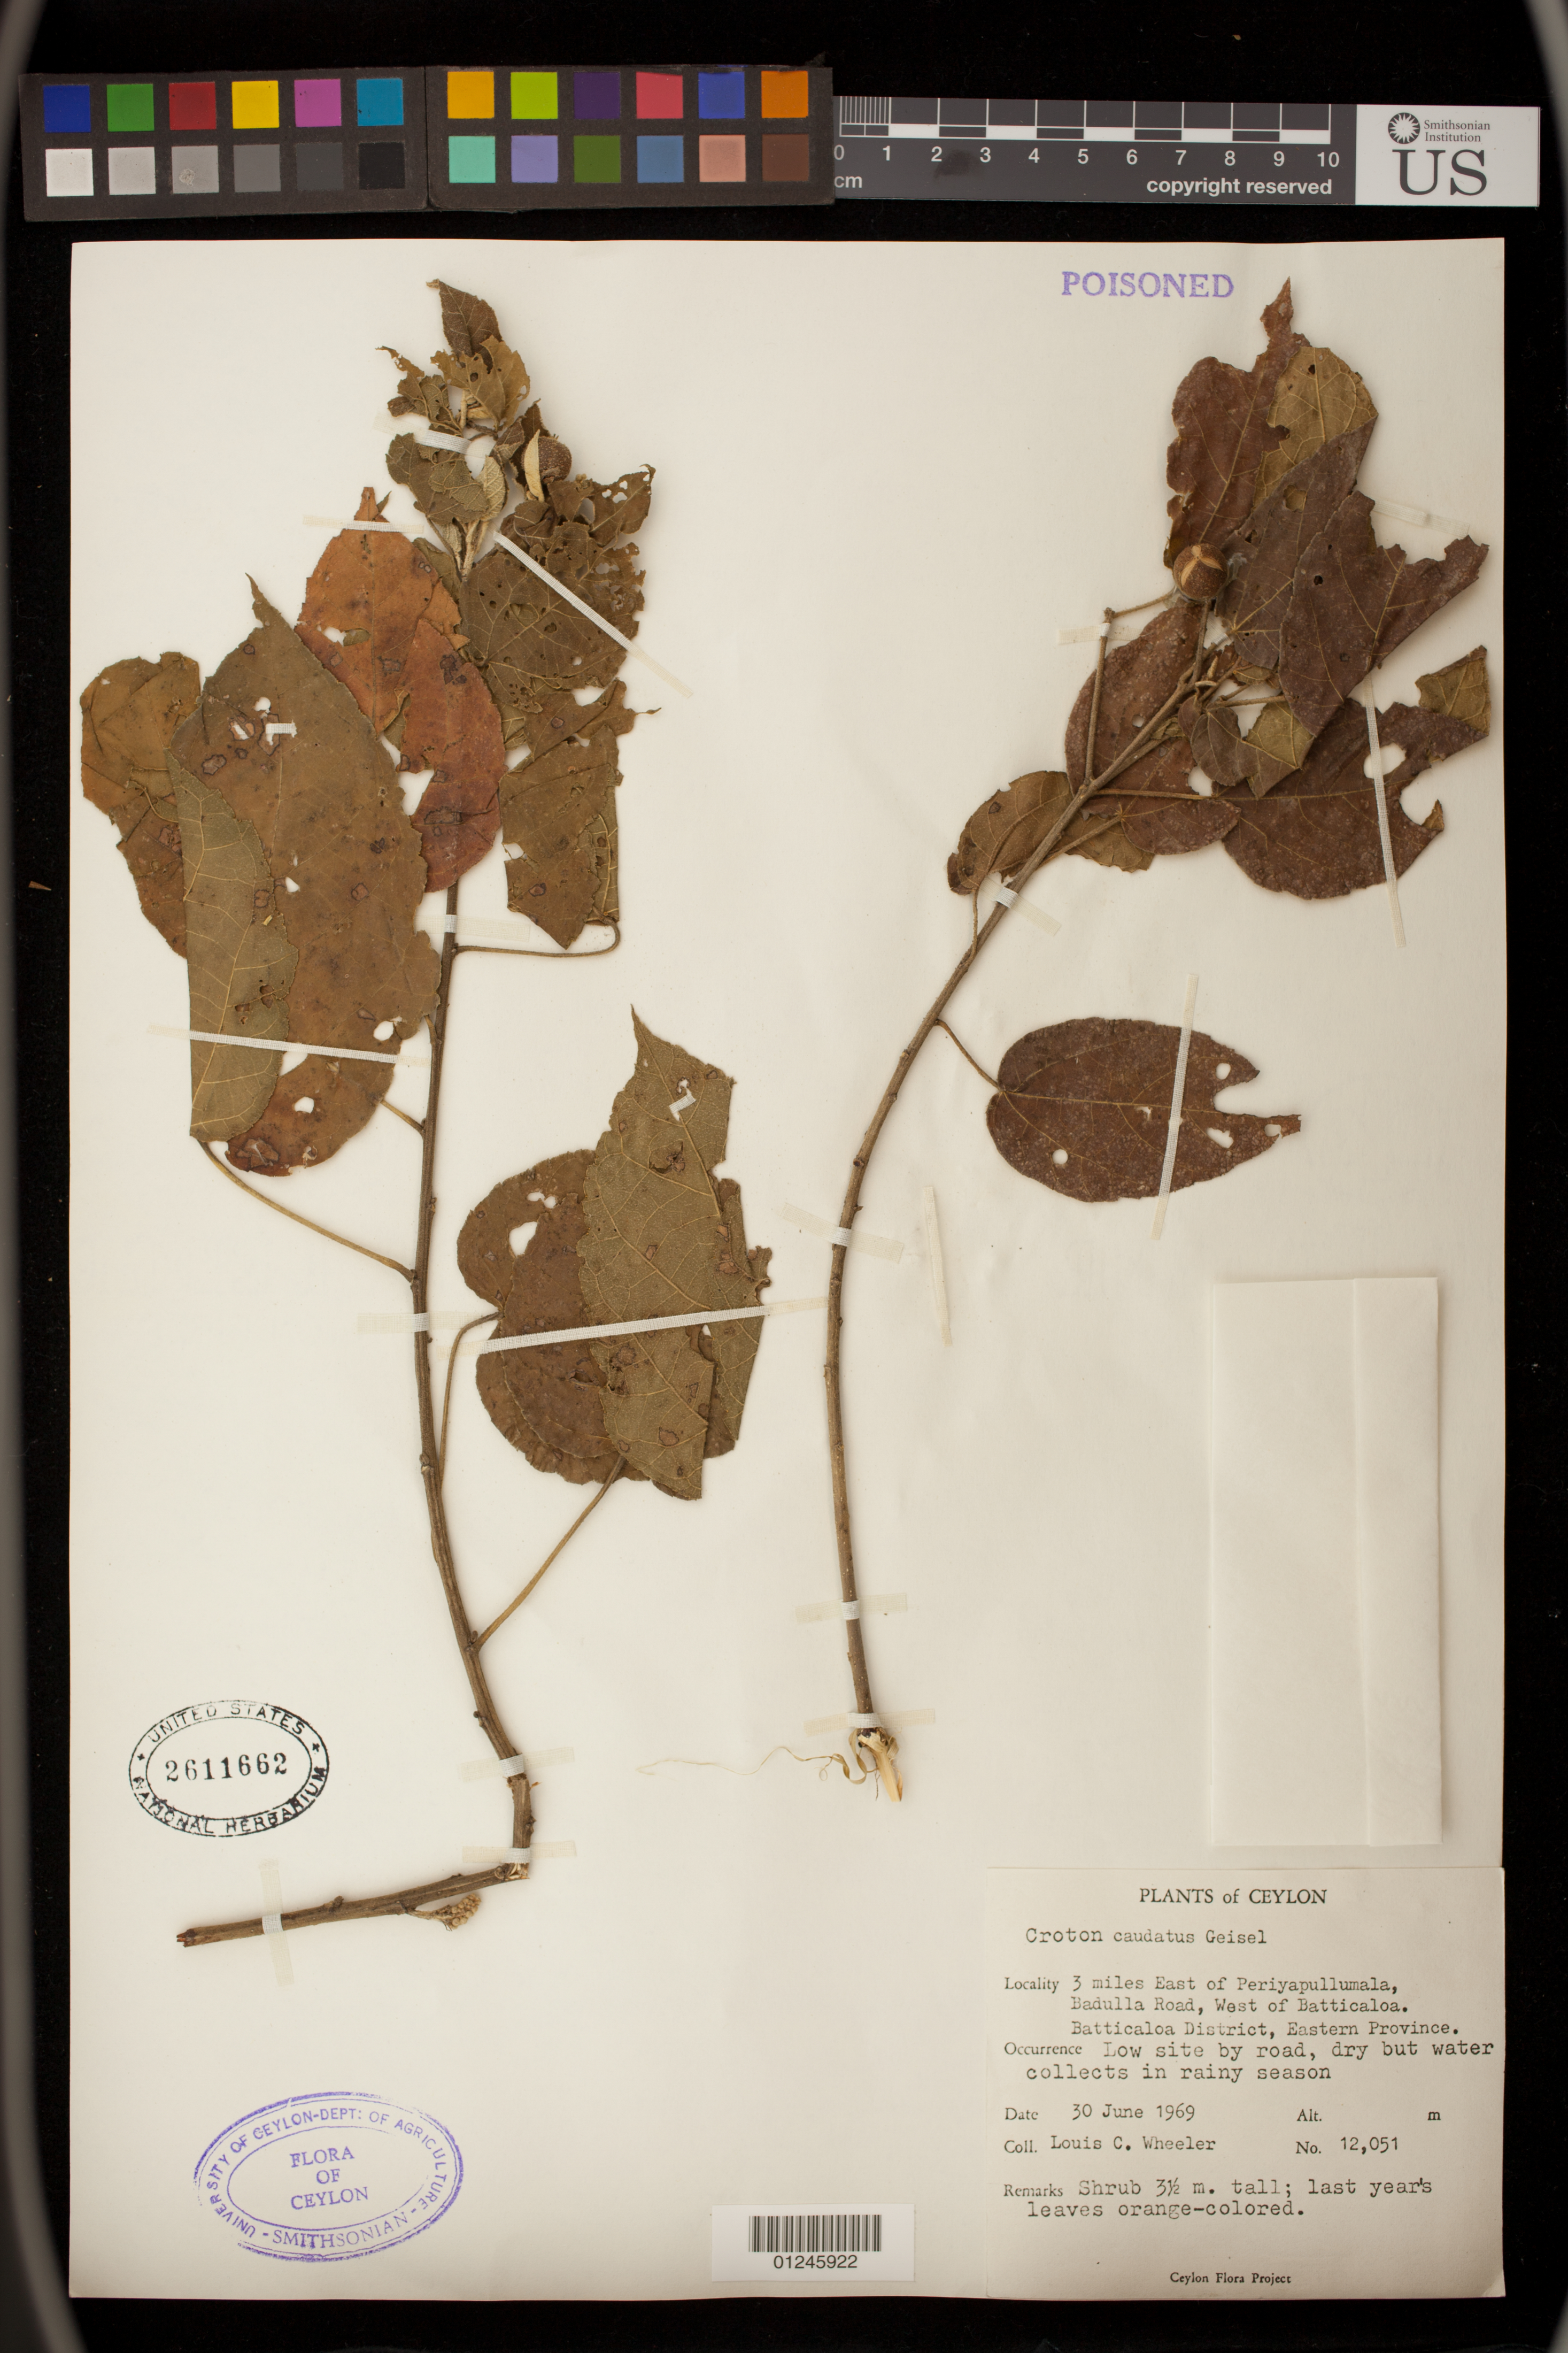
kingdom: Plantae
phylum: Tracheophyta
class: Magnoliopsida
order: Malpighiales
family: Euphorbiaceae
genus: Croton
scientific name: Croton aromaticus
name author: L.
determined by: Berry, Paul E.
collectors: L. C. Wheeler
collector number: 12,051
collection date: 1969-06-30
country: Sri Lanka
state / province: Eastern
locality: Low site by road.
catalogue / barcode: US 2611662